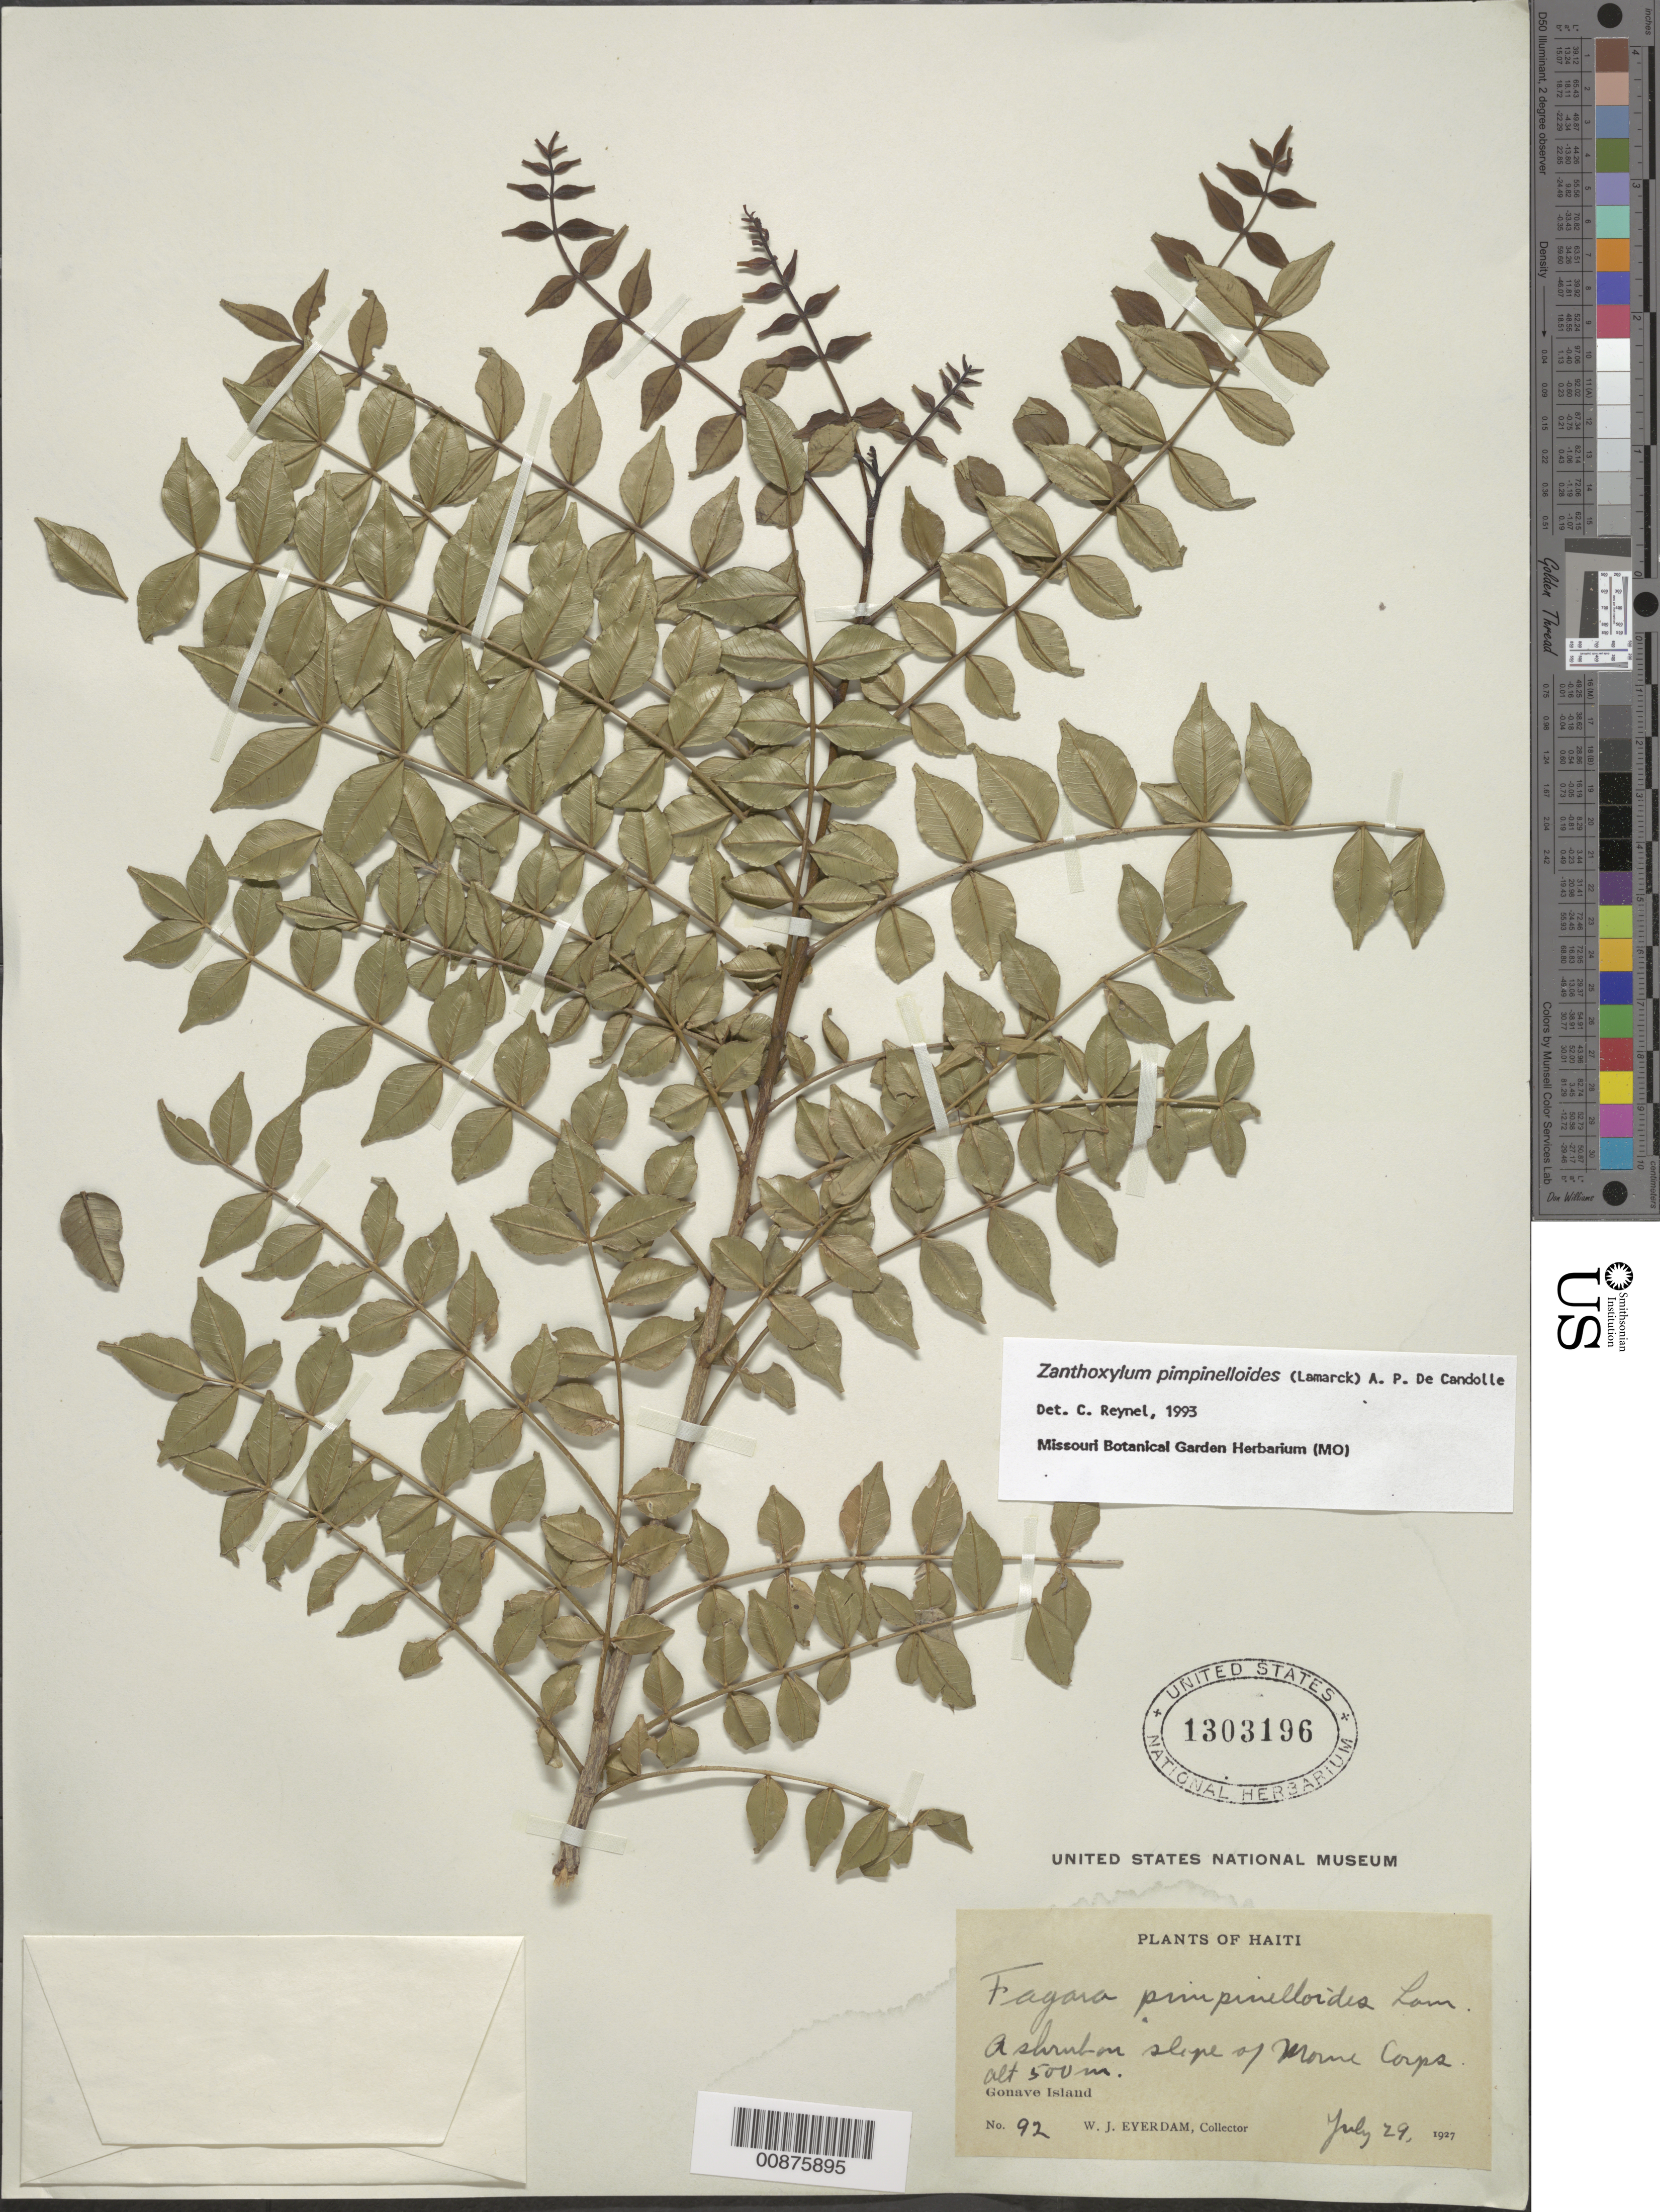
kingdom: Plantae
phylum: Tracheophyta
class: Magnoliopsida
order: Sapindales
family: Rutaceae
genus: Zanthoxylum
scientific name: Zanthoxylum pimpinelloides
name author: (Lam.) DC.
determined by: Reynel, Carlos A., (MO), Missouri Botanical Garden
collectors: W. Everdam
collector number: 92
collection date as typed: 29 Jul 1927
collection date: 1927-07-29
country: Haiti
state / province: Ouest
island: Île de la Gonâve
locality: Slope of Morne Corps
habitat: Slope of morne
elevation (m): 500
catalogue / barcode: US 1303196